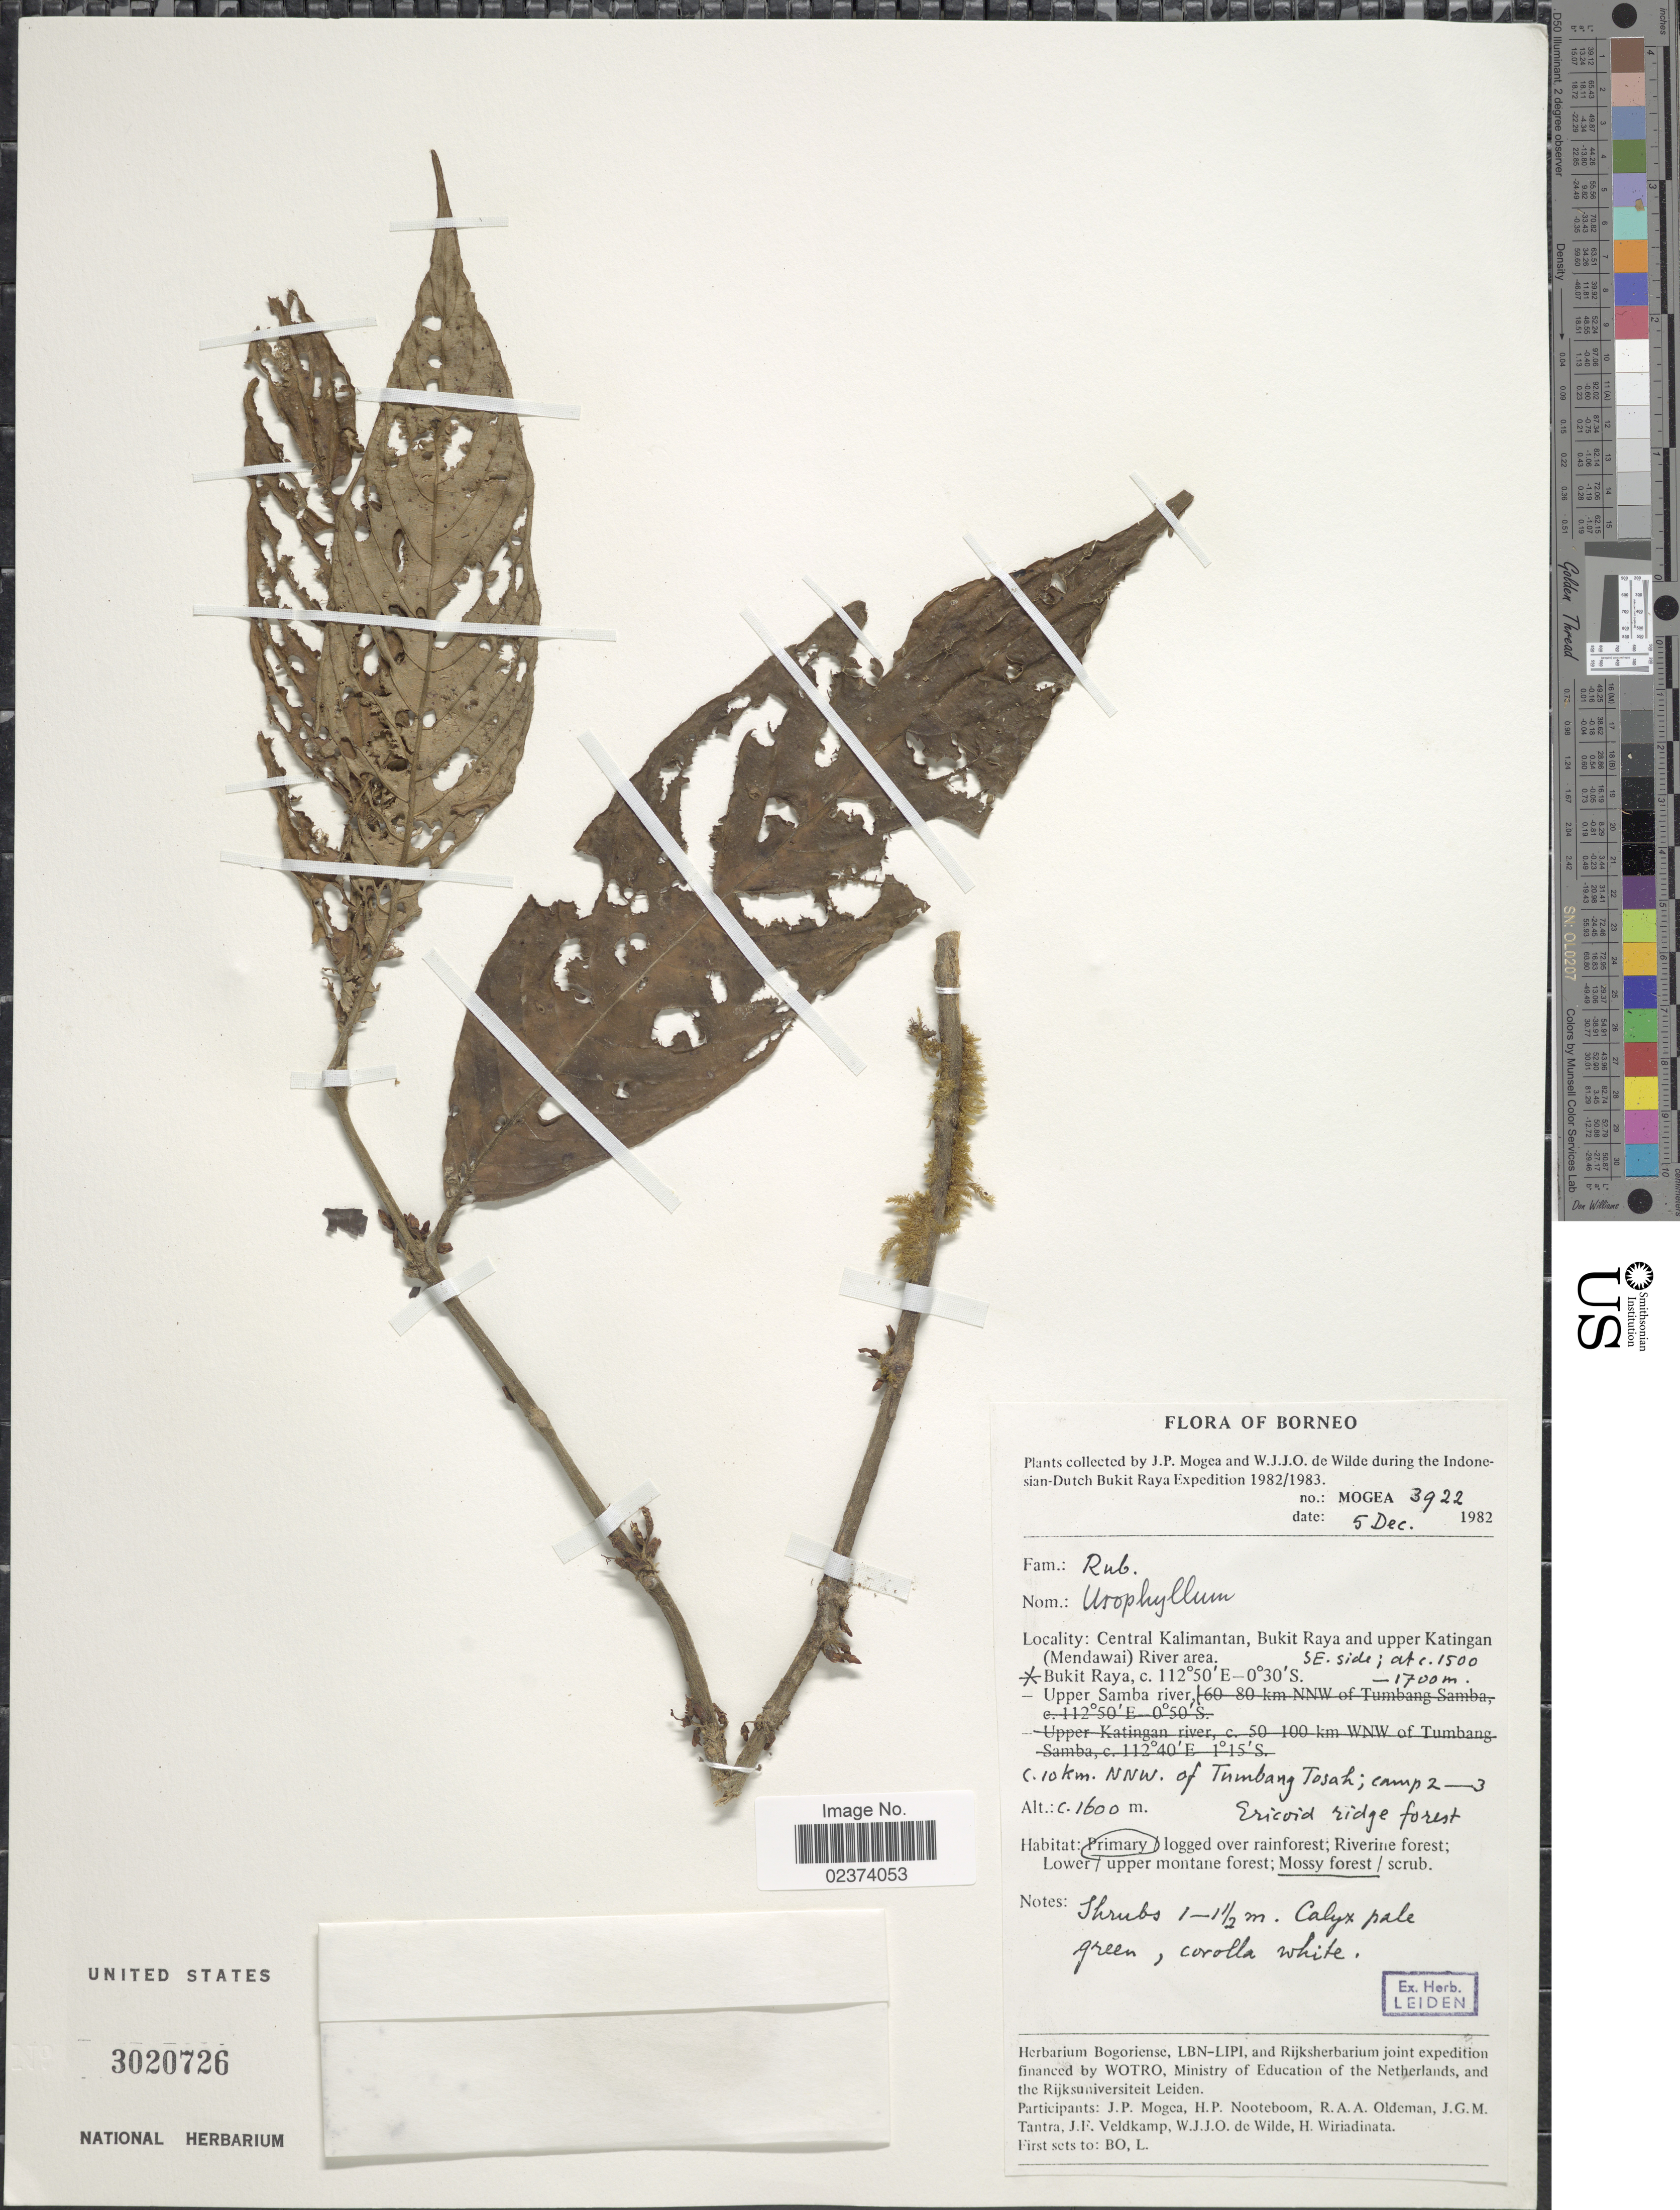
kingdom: Plantae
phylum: Tracheophyta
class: Magnoliopsida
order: Gentianales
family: Rubiaceae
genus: Urophyllum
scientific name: Urophyllum sp.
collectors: J. Mogea & W. J. de Wilde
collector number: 3922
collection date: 1982-12-05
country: Indonesia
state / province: Kalimantan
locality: Borneo, Bukit Raya, Central Kalimantan, Bukit Raya and upper Katingan (Mendawai) River area. Bukit Raya, Upper Samba River, C. 10 km NNW of Tumbang Tosah; camp 2-3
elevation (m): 1600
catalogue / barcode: US 3020726